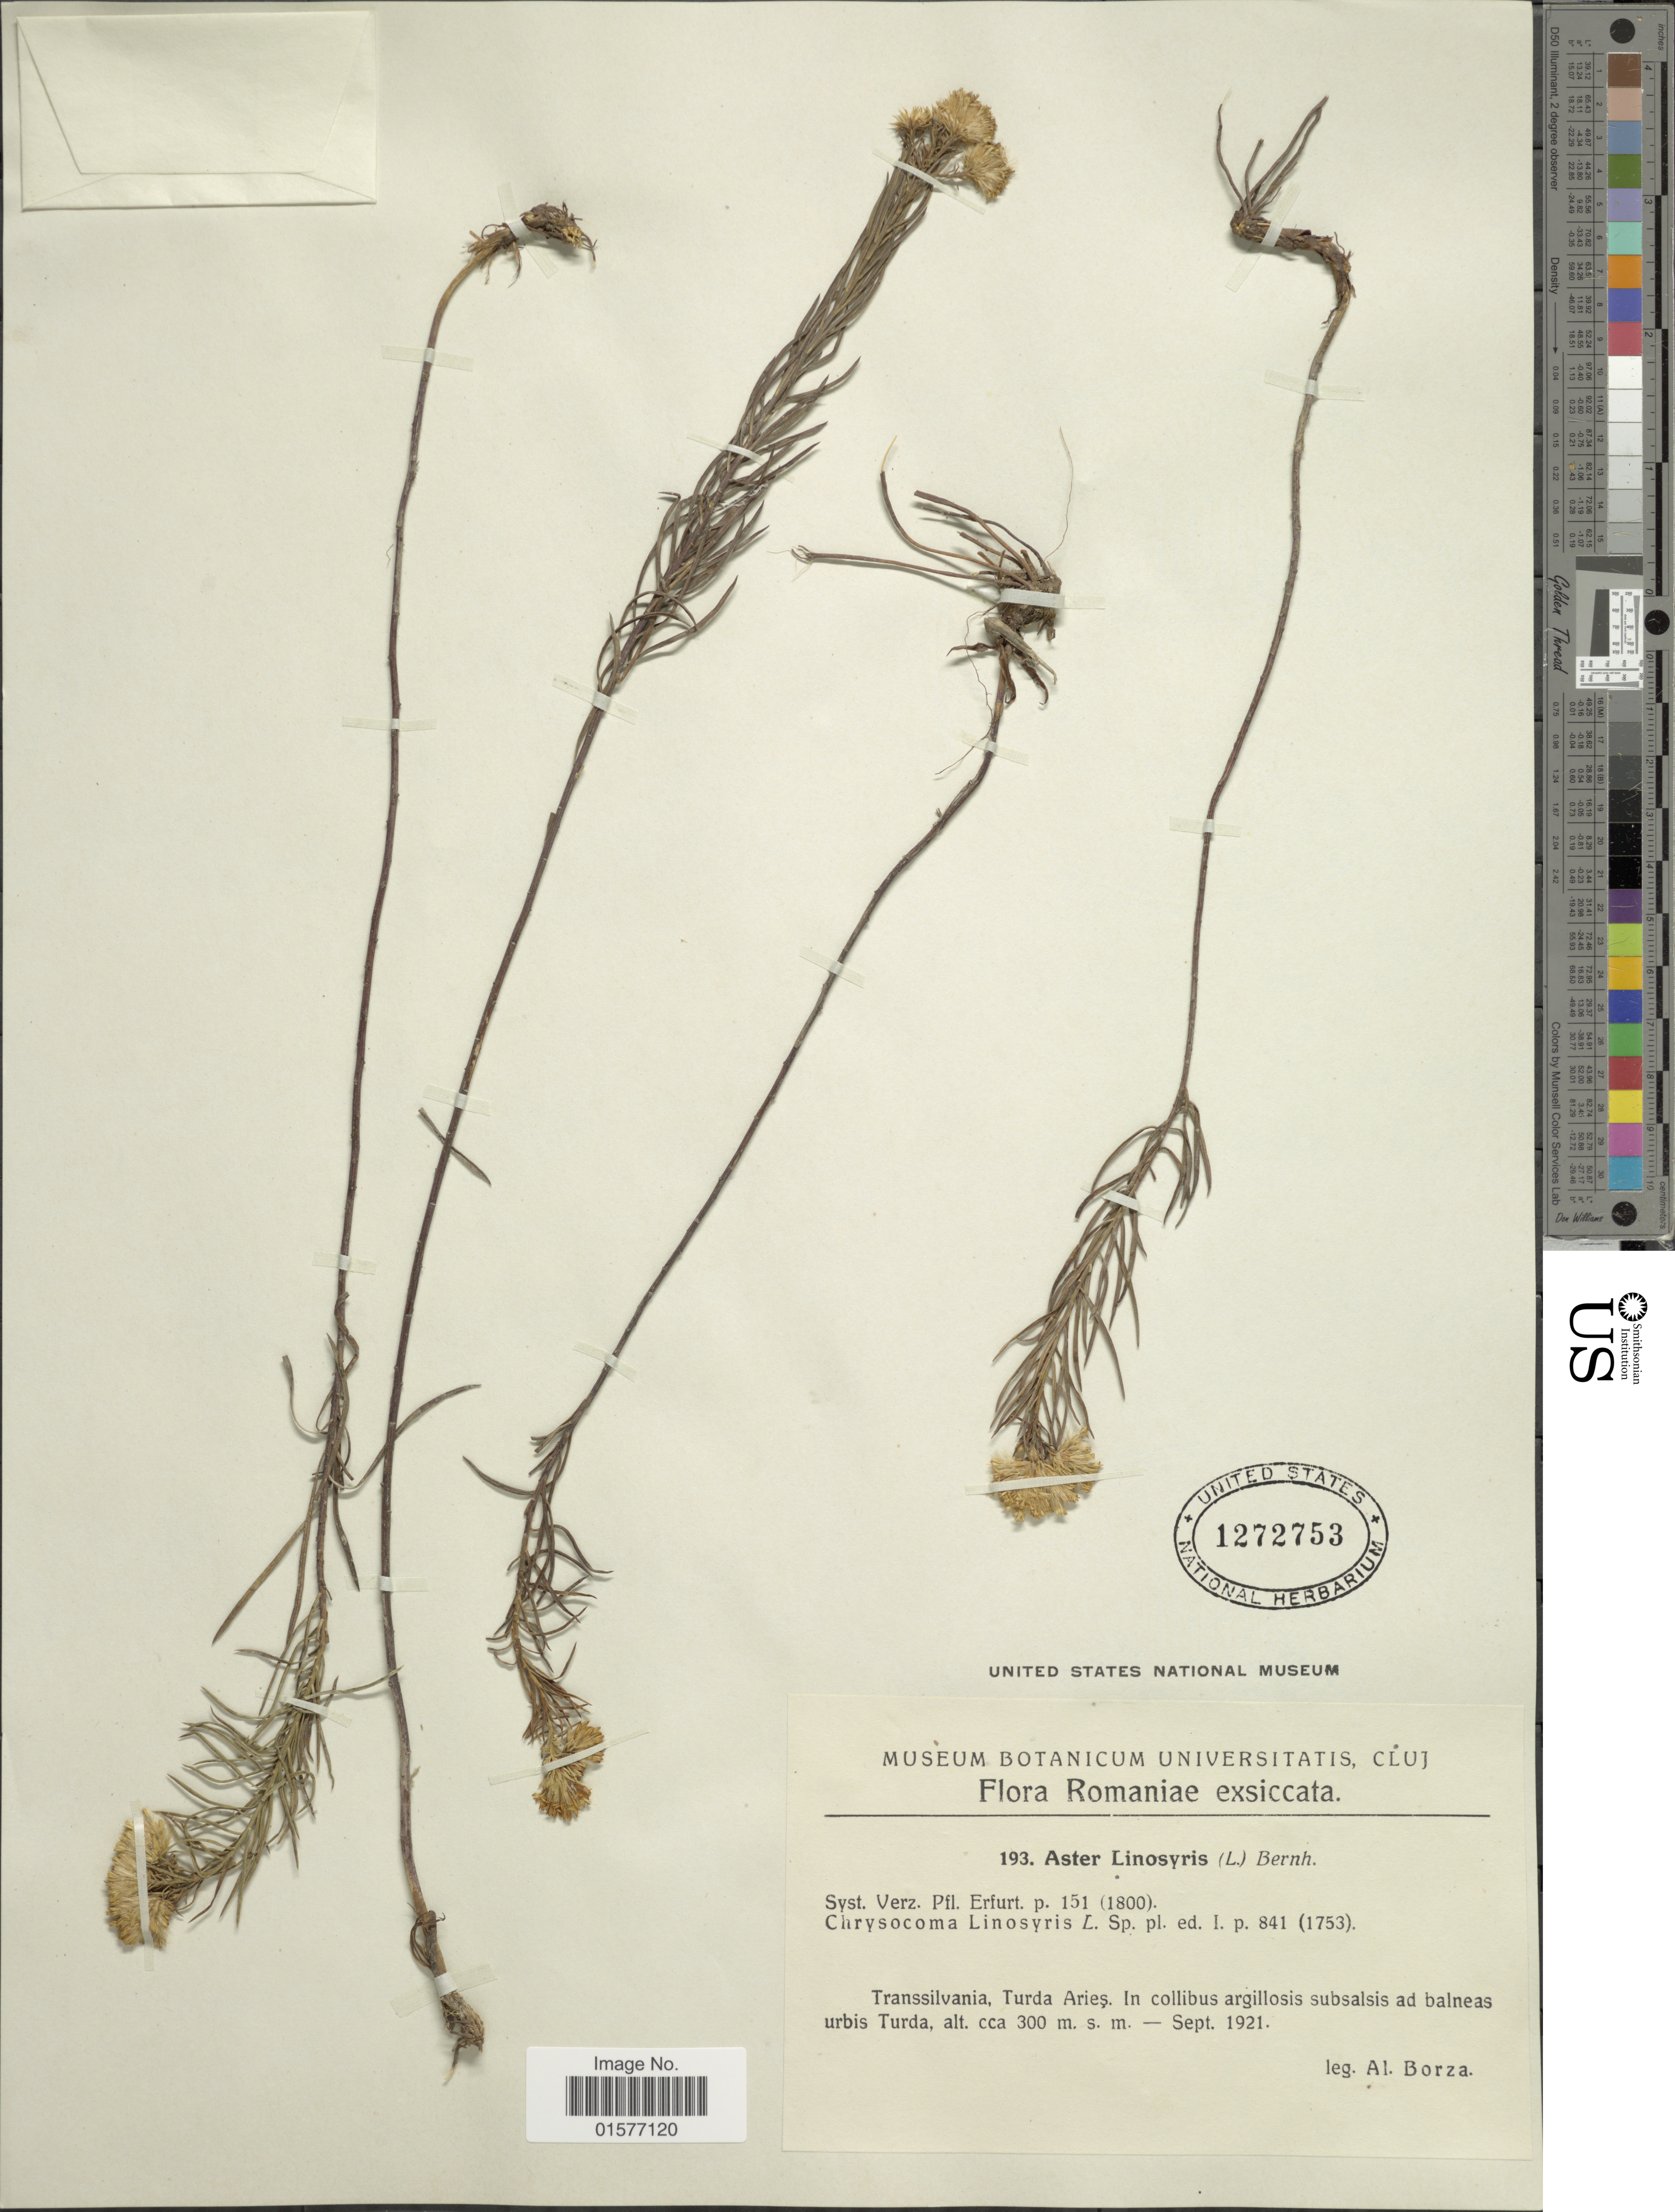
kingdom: Plantae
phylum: Tracheophyta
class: Magnoliopsida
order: Asterales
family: Asteraceae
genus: Linosyris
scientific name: Linosyris vulgaris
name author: Cass. ex Less.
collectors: A. Borza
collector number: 193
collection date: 1921-09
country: Romania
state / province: Cluj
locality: Transsilvania, Turda Aries, In collibus argillosisubsalsis ad balneas urbis Turda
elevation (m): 300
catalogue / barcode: US 1272753